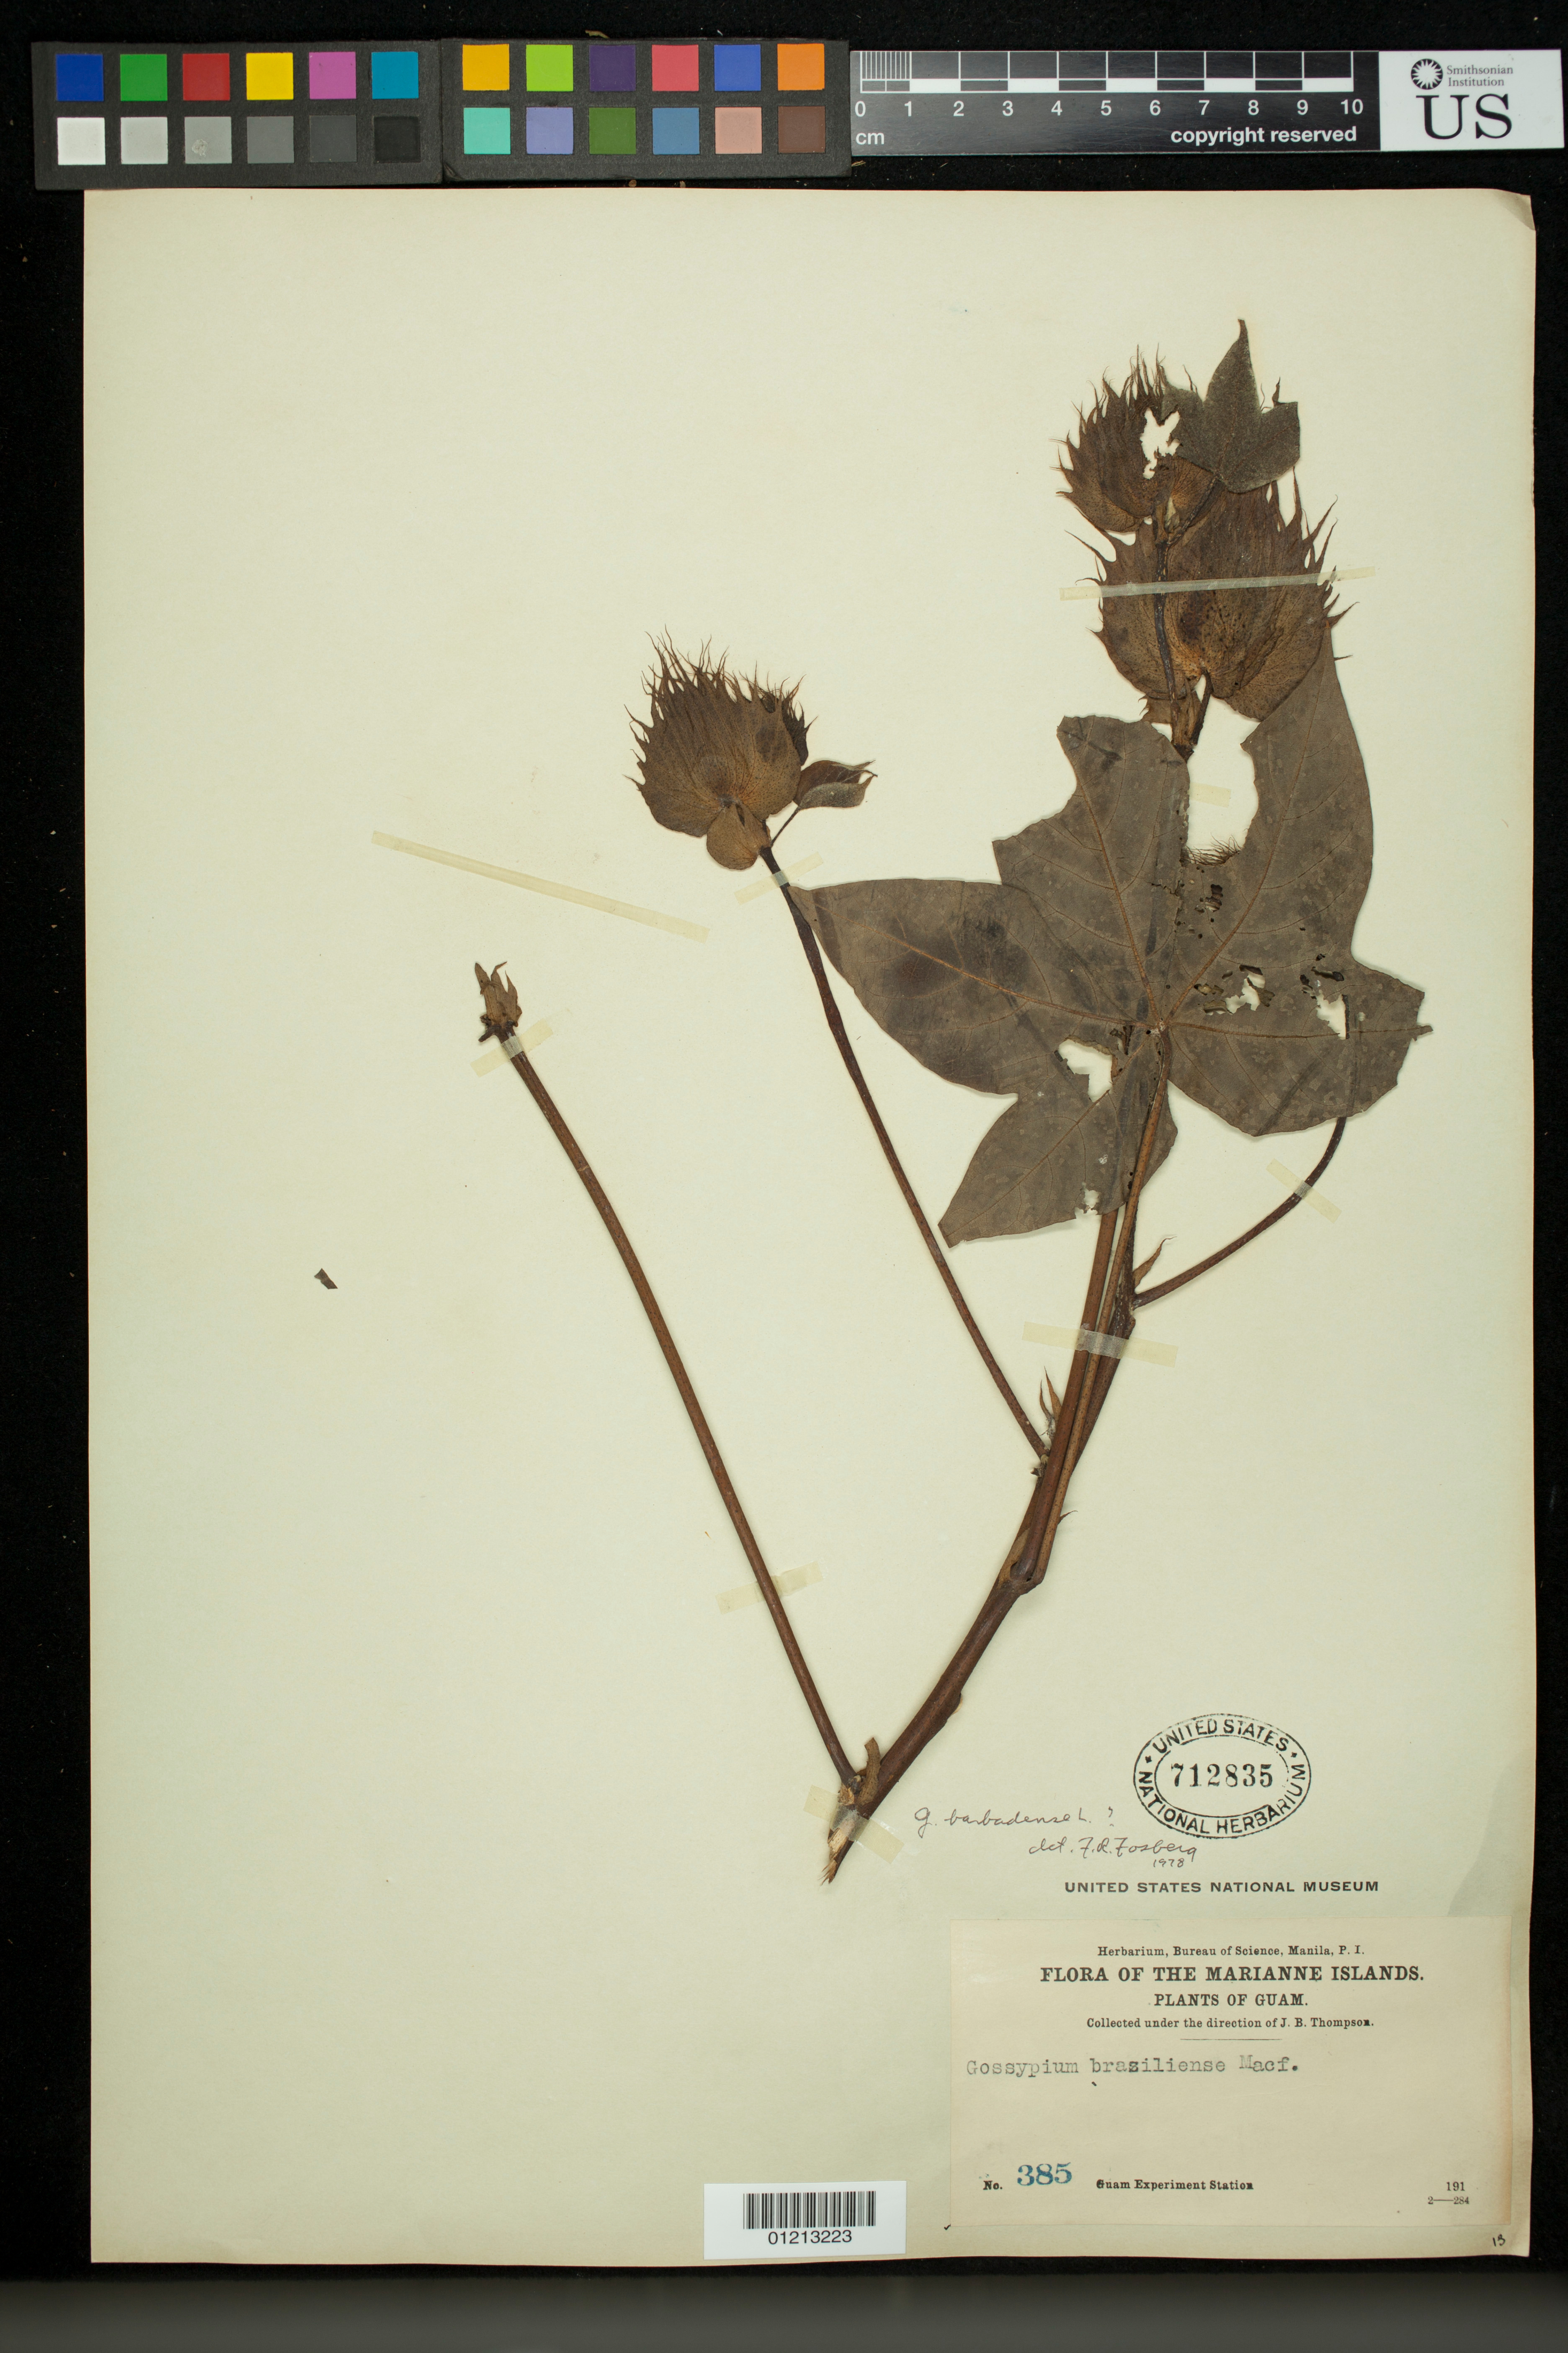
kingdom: Plantae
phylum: Tracheophyta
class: Magnoliopsida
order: Malvales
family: Malvaceae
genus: Gossypium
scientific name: Gossypium barbadense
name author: L.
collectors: J. B. Thompson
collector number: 385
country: Guam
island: Guam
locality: Marianne Islands. Guam Experiment Station.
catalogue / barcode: US 712835